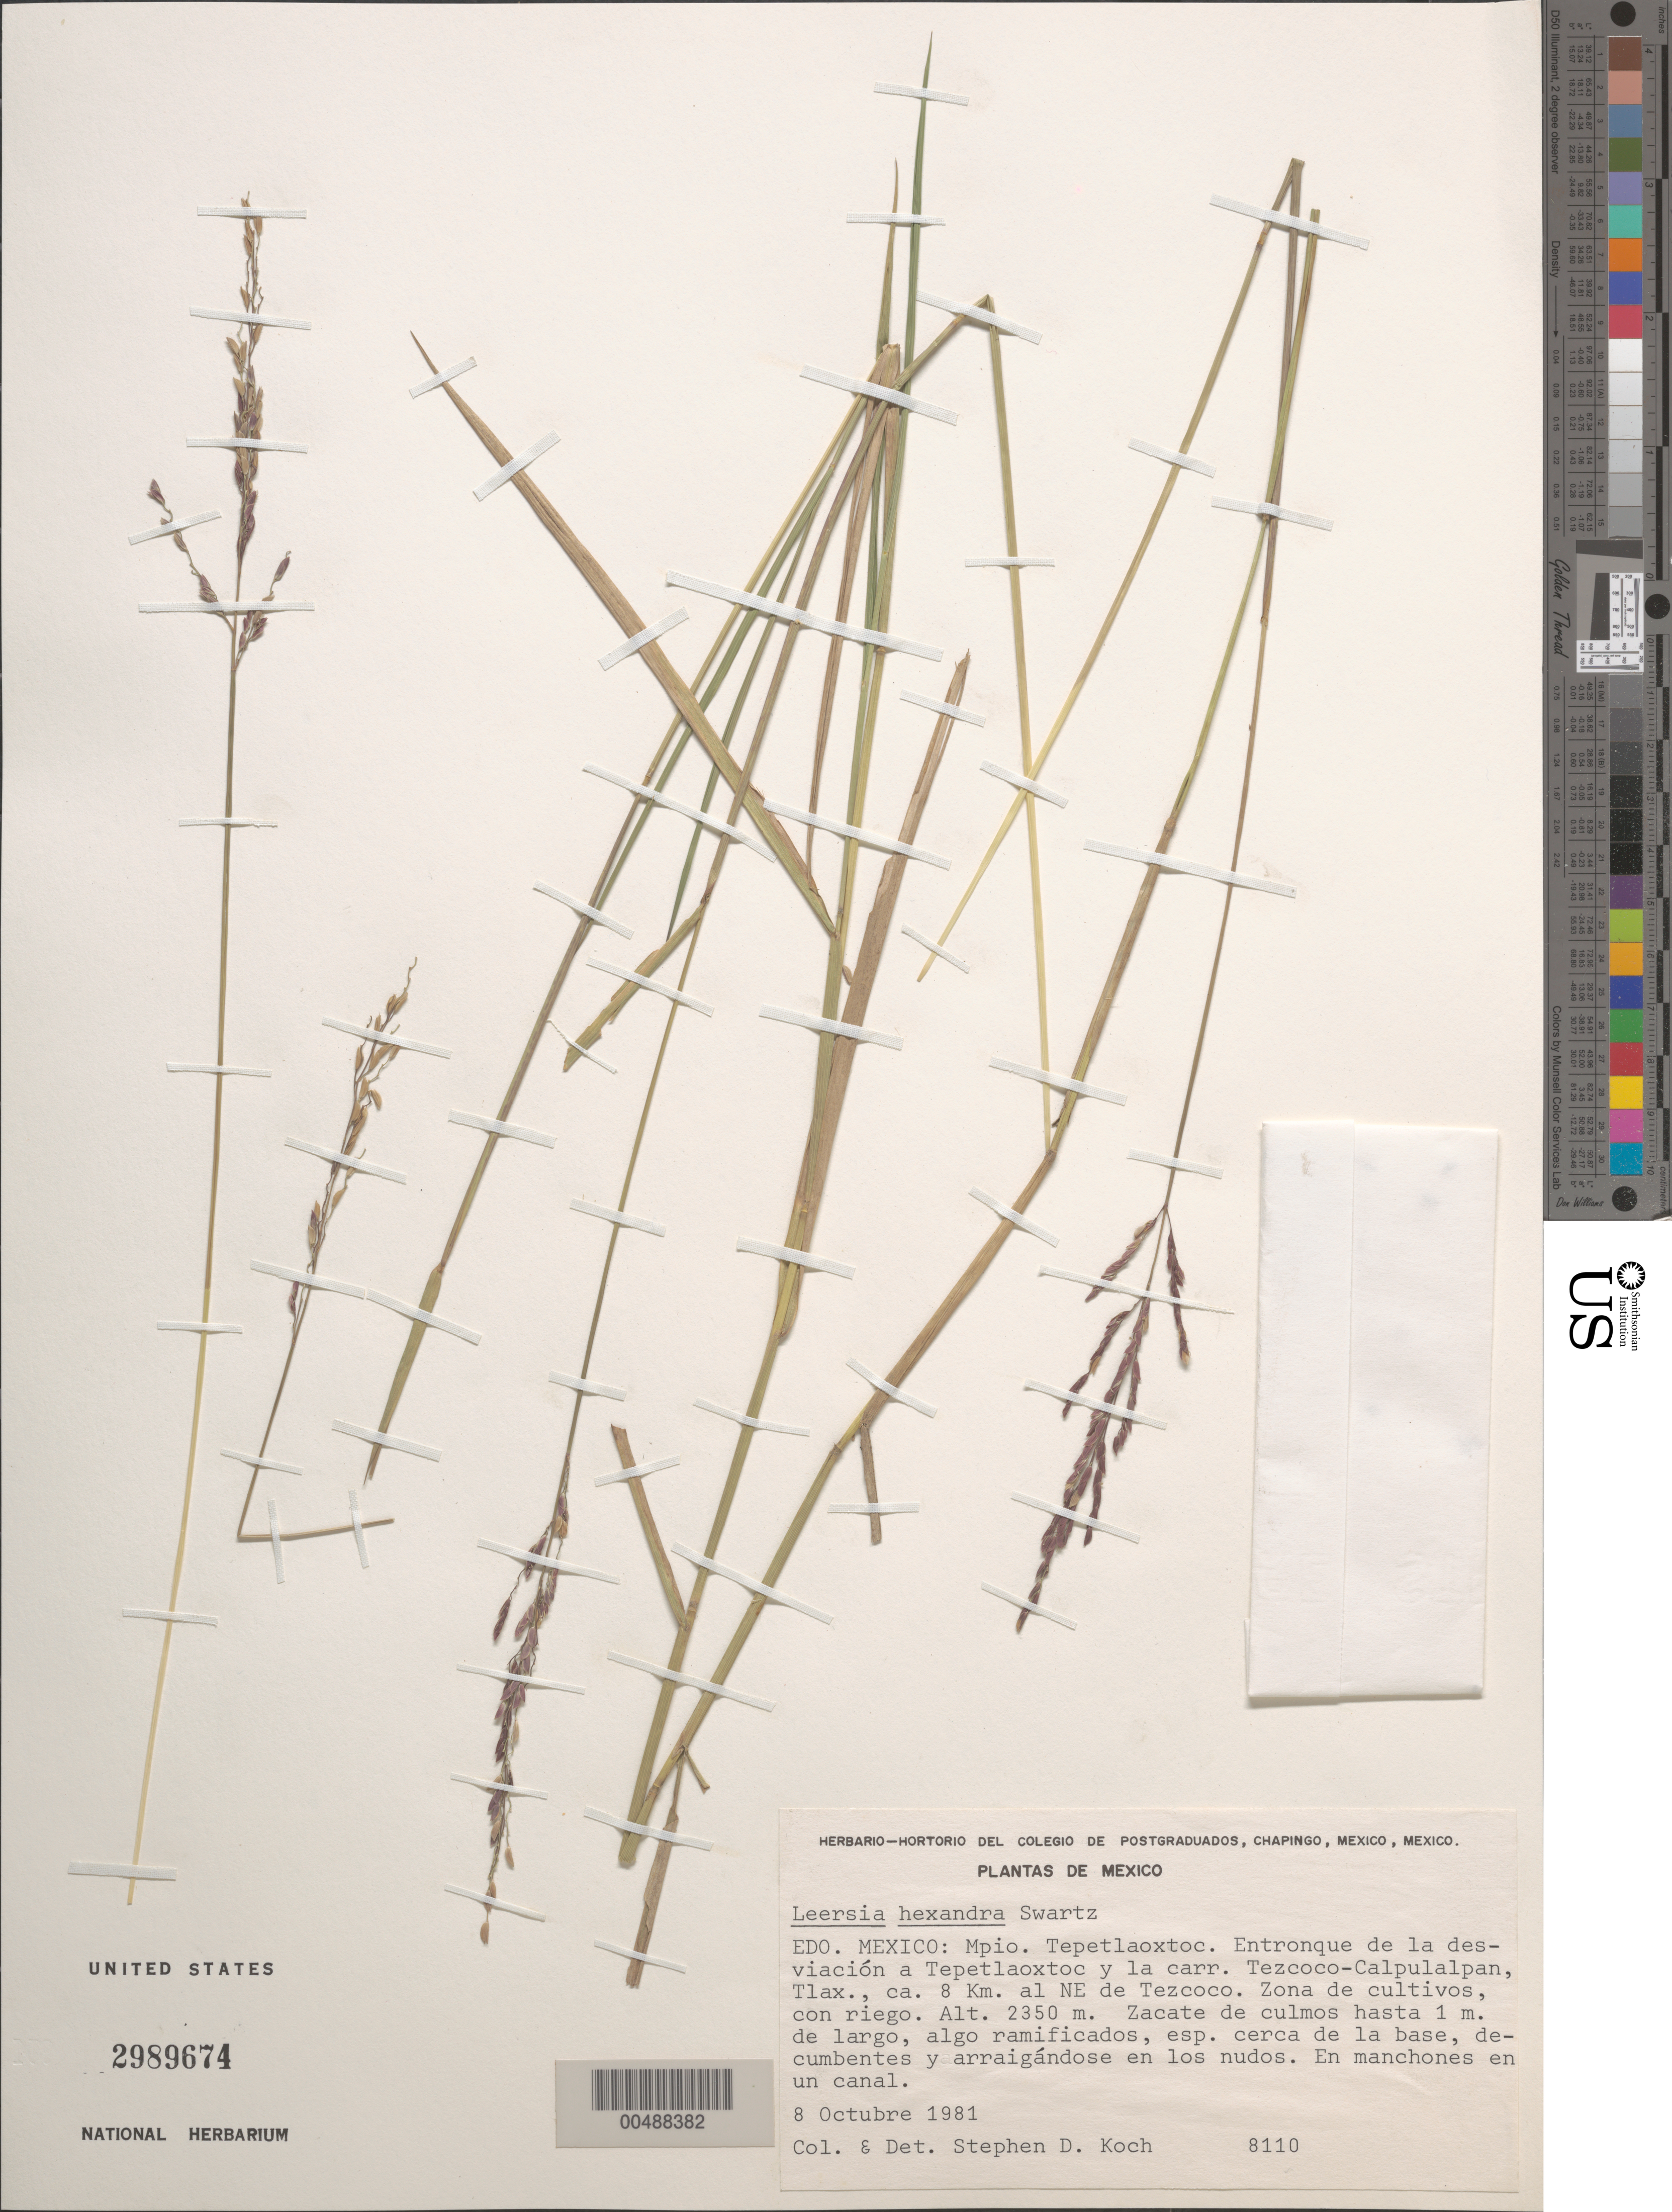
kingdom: Plantae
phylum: Tracheophyta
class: Liliopsida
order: Poales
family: Poaceae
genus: Leersia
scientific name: Leersia hexandra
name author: Sw.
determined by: Koch, S. D.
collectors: S. D. Koch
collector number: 8110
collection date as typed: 8 Oct 1981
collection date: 1981-10-08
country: Mexico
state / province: Mexico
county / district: Tepetlaoxtoc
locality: Entronque de la desviación a Tepetlaoxtoc y la carr. Tezcoco-Calpulalpan, Tlax., ca 8 km al NE de Tezcoco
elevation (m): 2350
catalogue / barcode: US 2989674